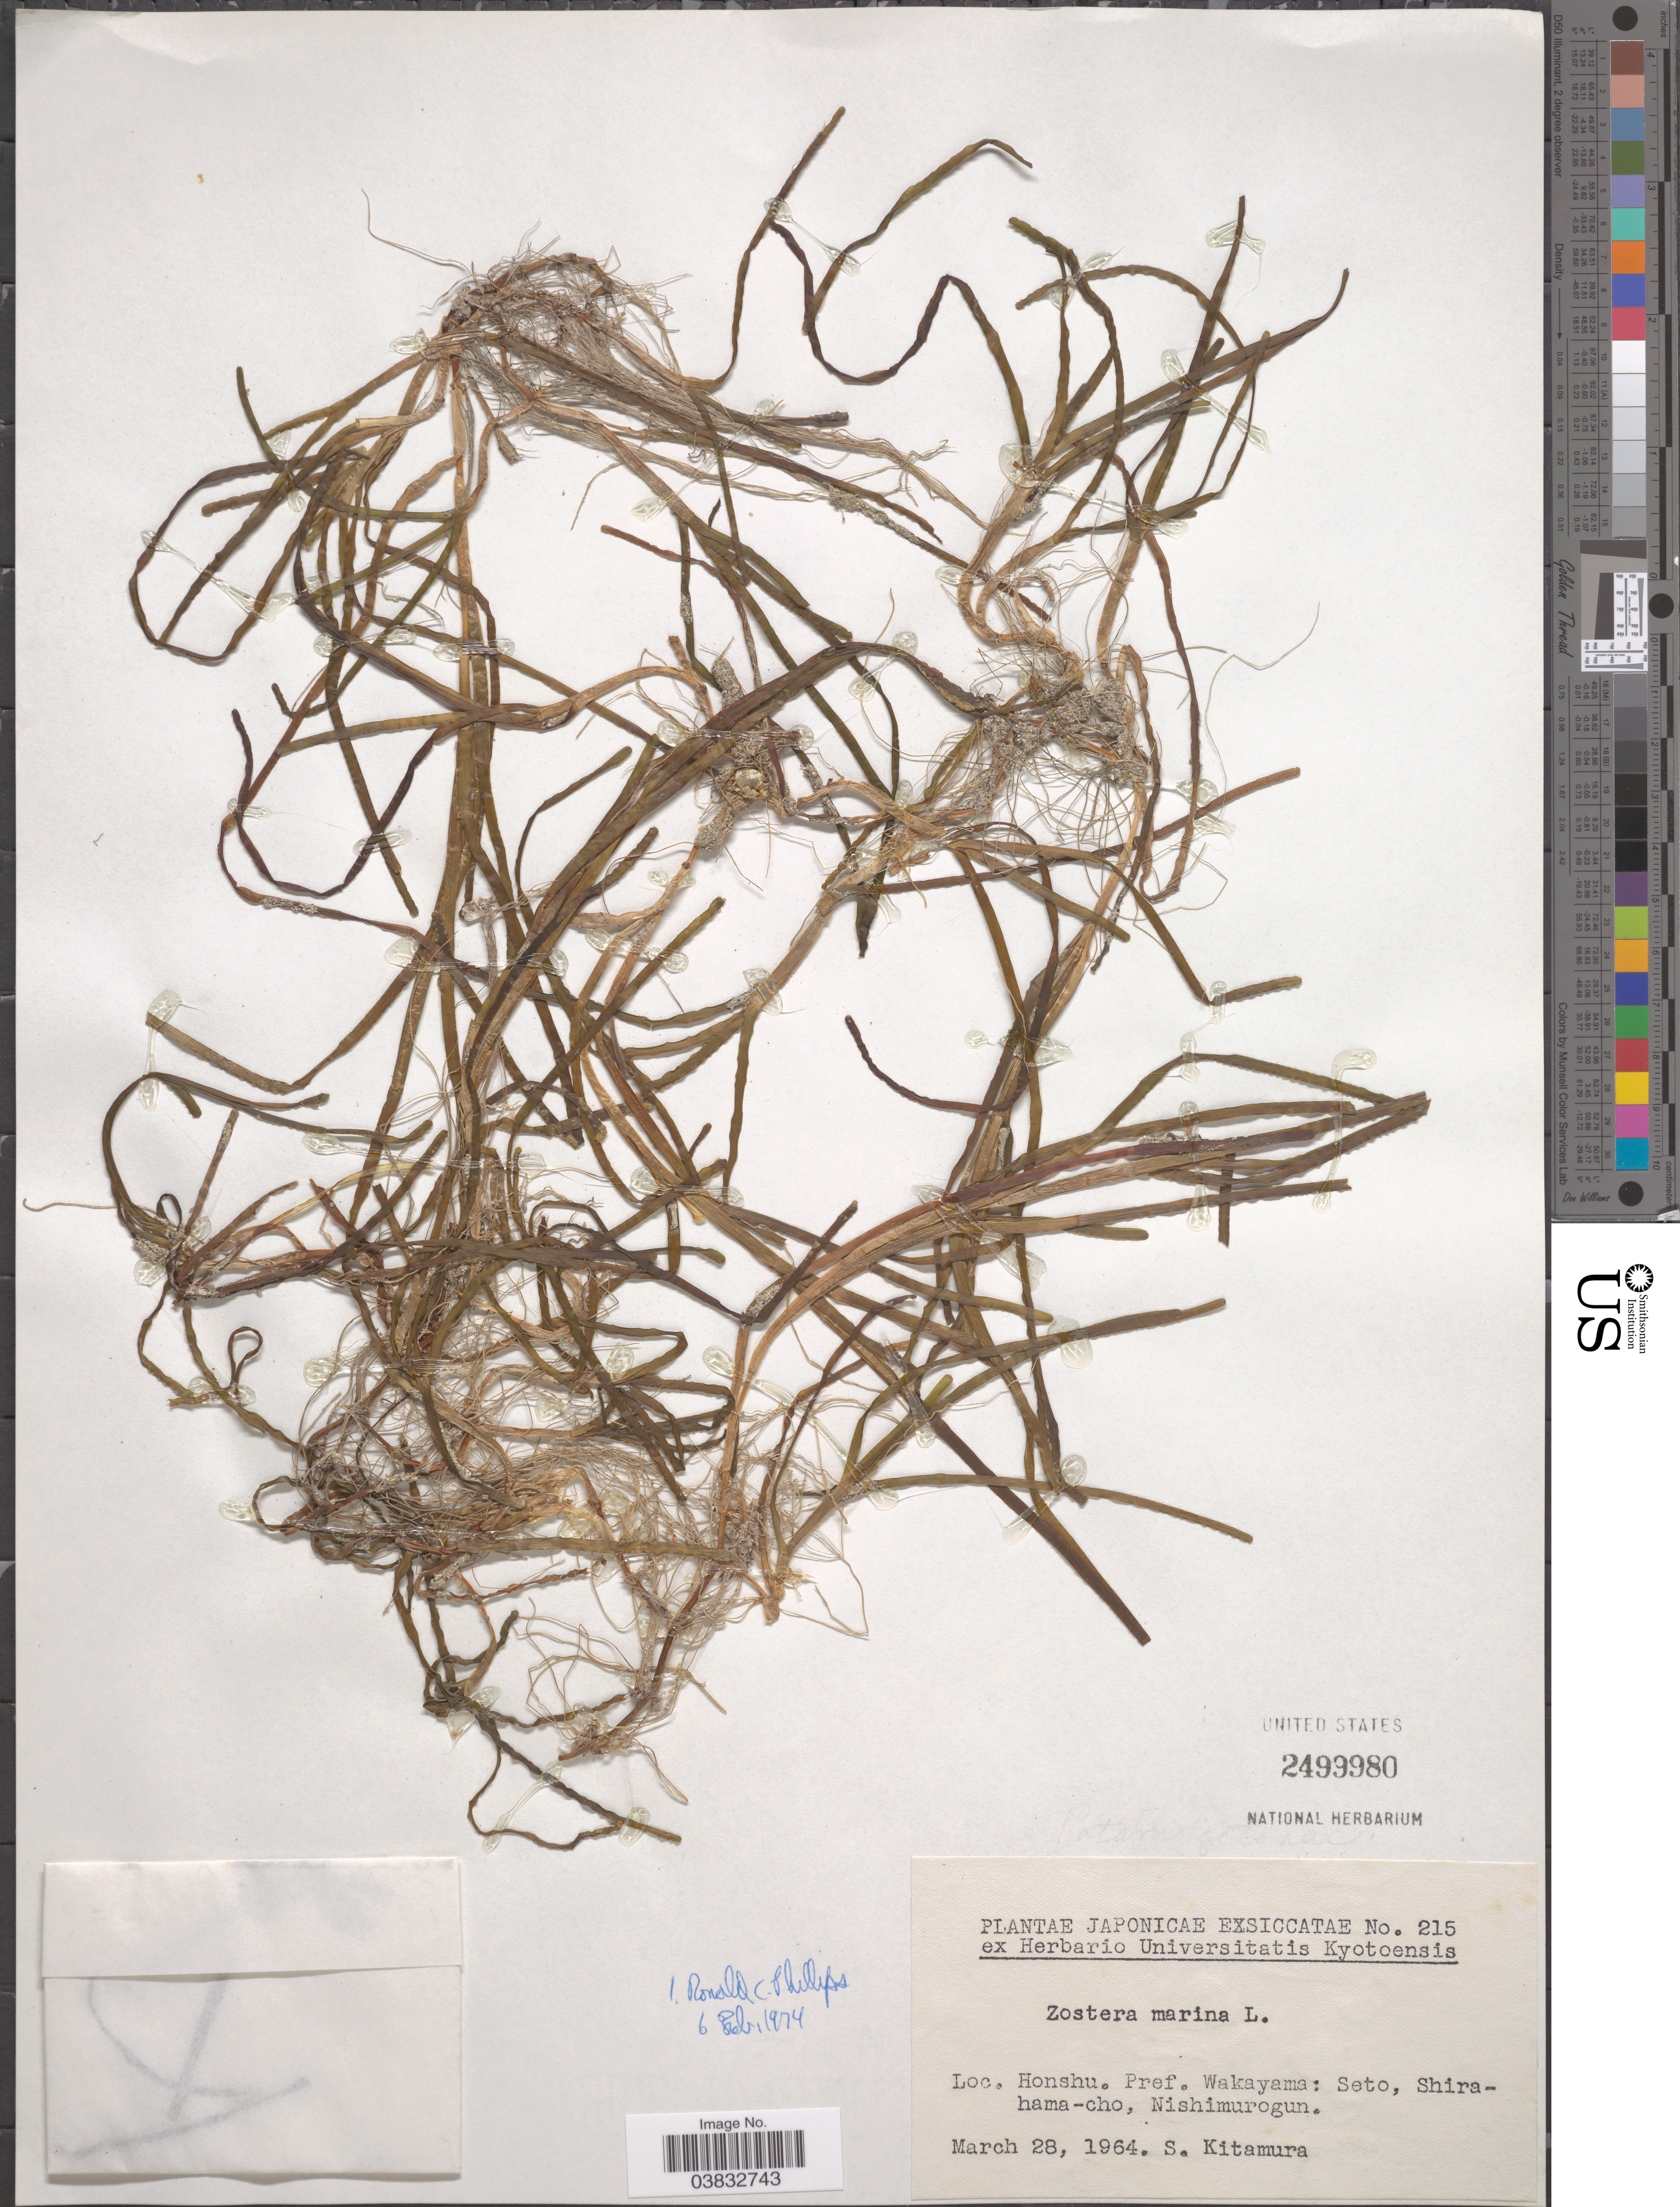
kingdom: Plantae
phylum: Tracheophyta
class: Liliopsida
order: Alismatales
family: Zosteraceae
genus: Zostera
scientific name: Zostera marina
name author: L.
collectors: S. Kitamura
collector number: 215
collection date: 1964-03-28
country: Japan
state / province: Wakayama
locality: Honshu. Pref. Wakayama: Seto, Shirahama-cho, Nishimurogun.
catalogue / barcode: US 2499980